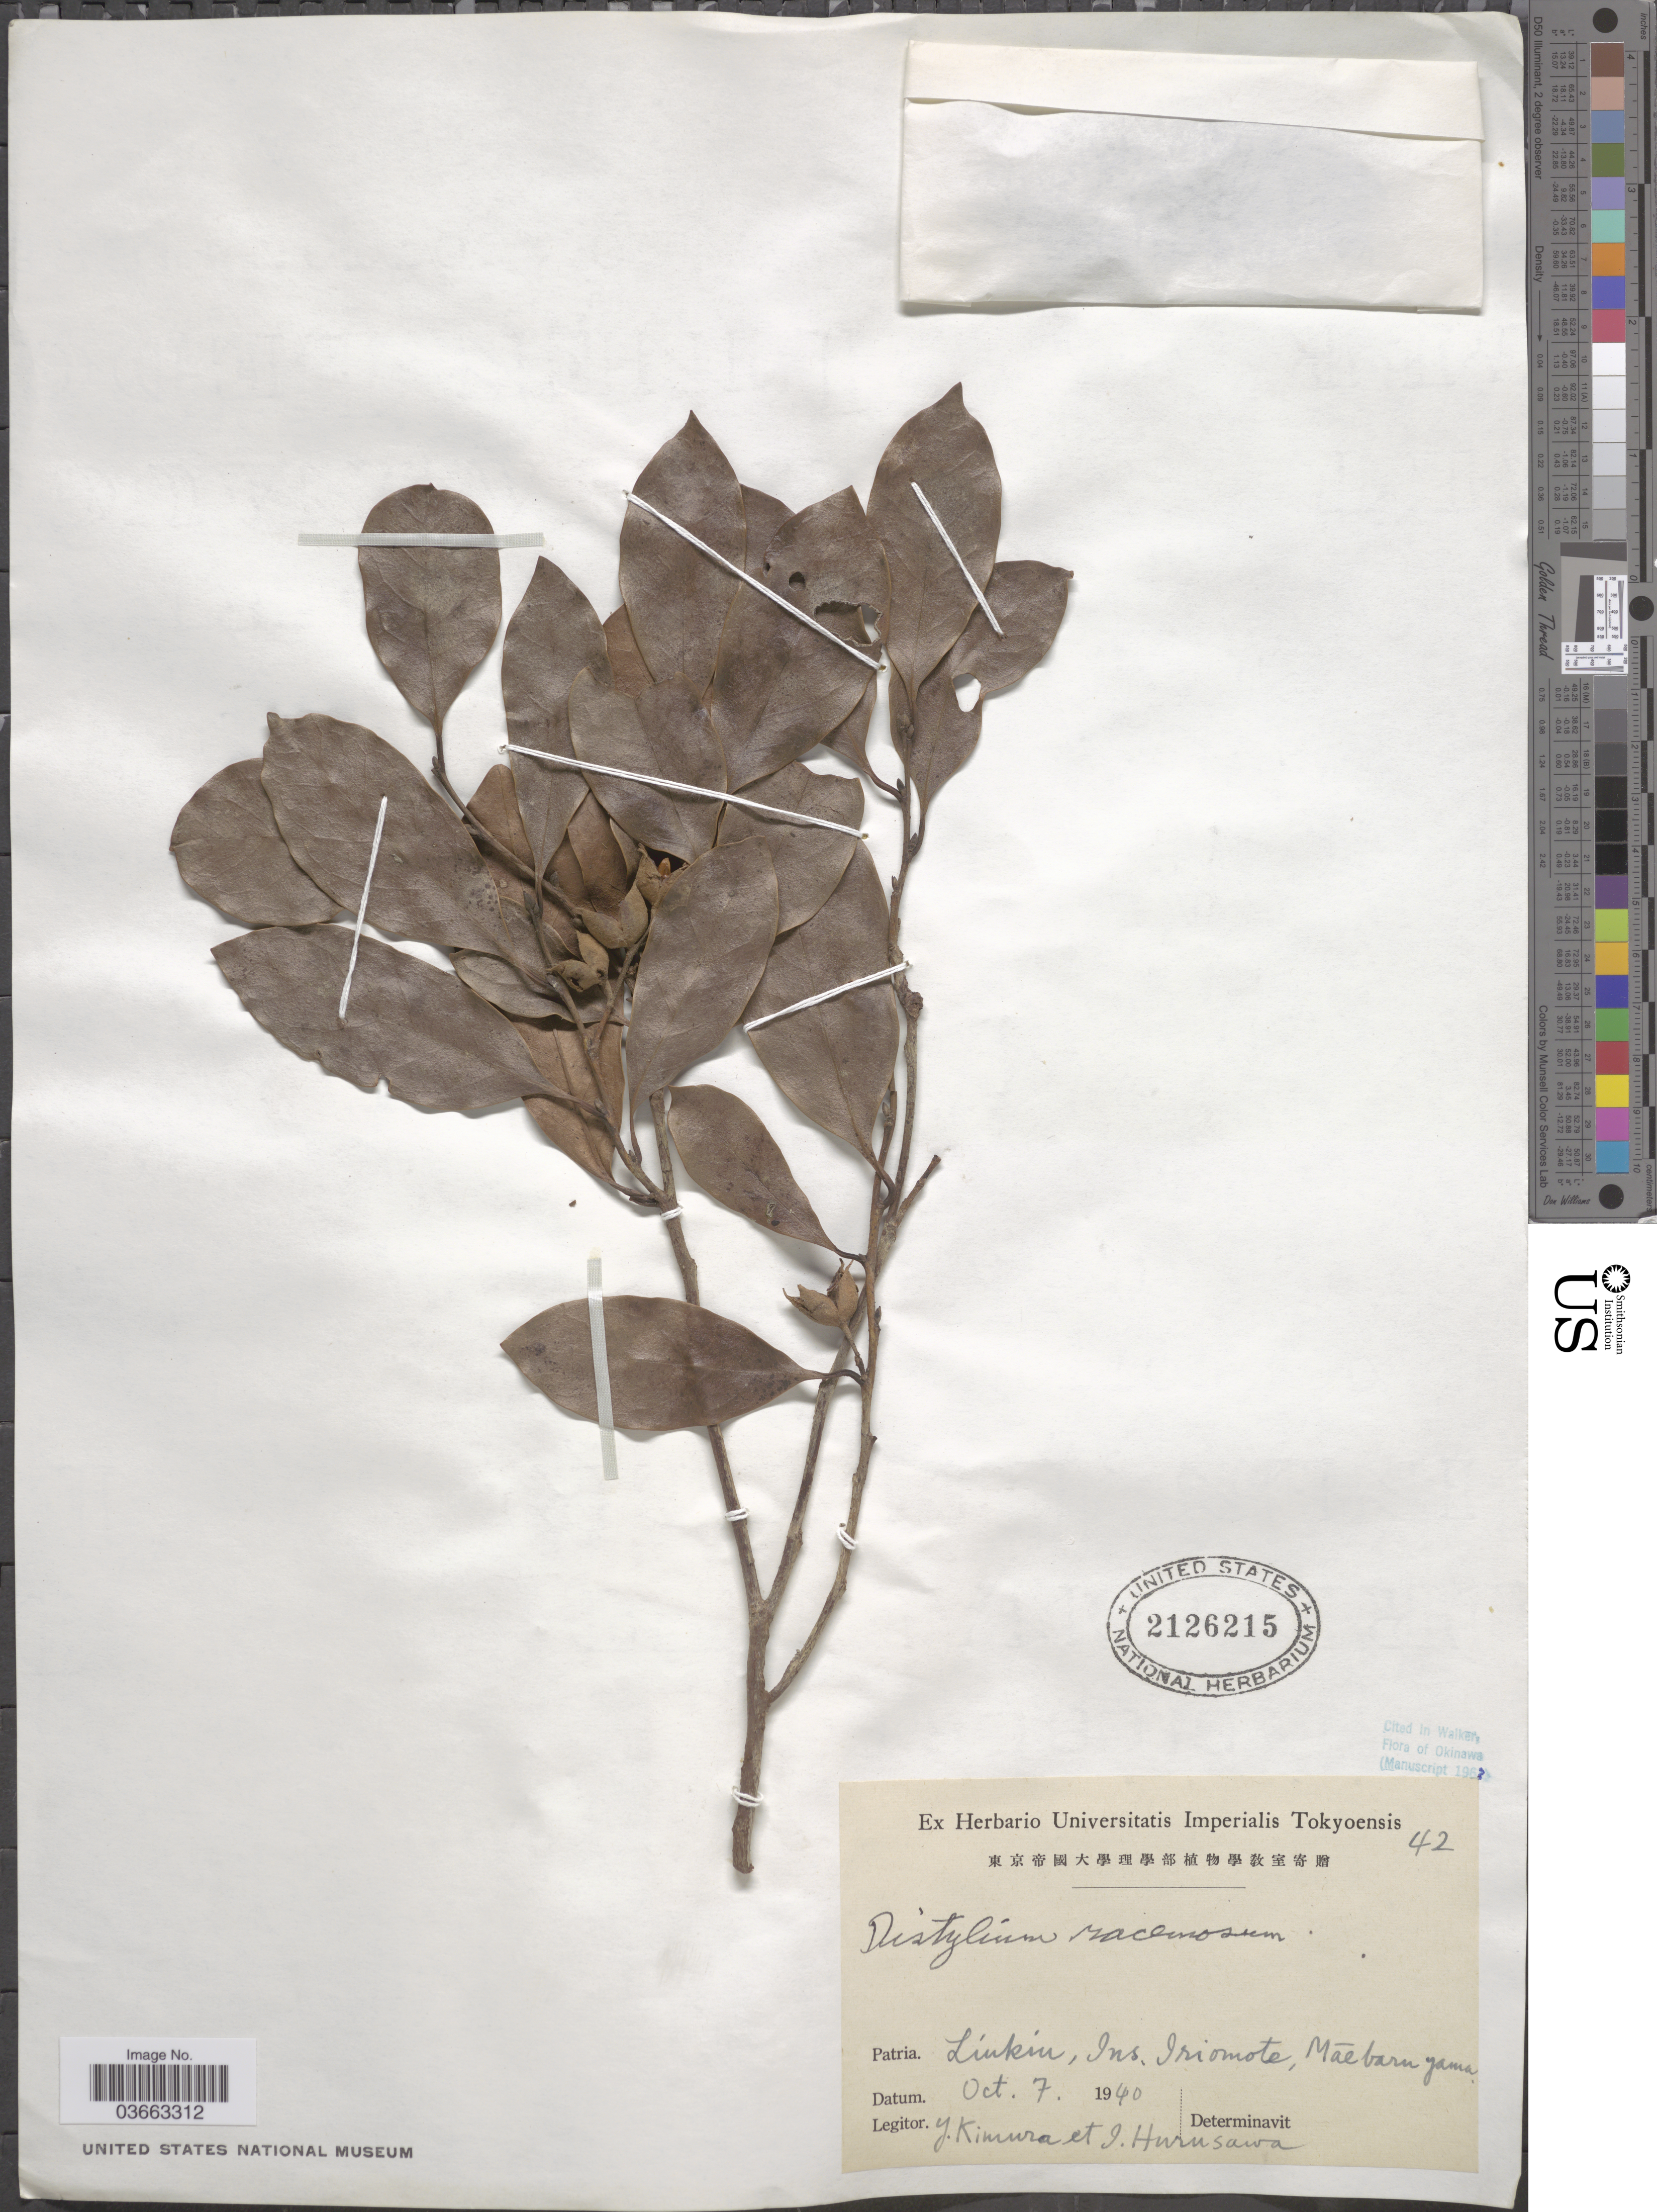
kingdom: Plantae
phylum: Tracheophyta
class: Magnoliopsida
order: Saxifragales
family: Hamamelidaceae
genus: Distylium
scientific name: Distylium racemosum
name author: Siebold & Zucc.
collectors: Y. Kimura & I. Hurusawa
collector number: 42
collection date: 1940-10-07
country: Japan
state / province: Okinawa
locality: Liukiu, Ins. Iriomote, Māebaruyama.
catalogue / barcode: US 2126215